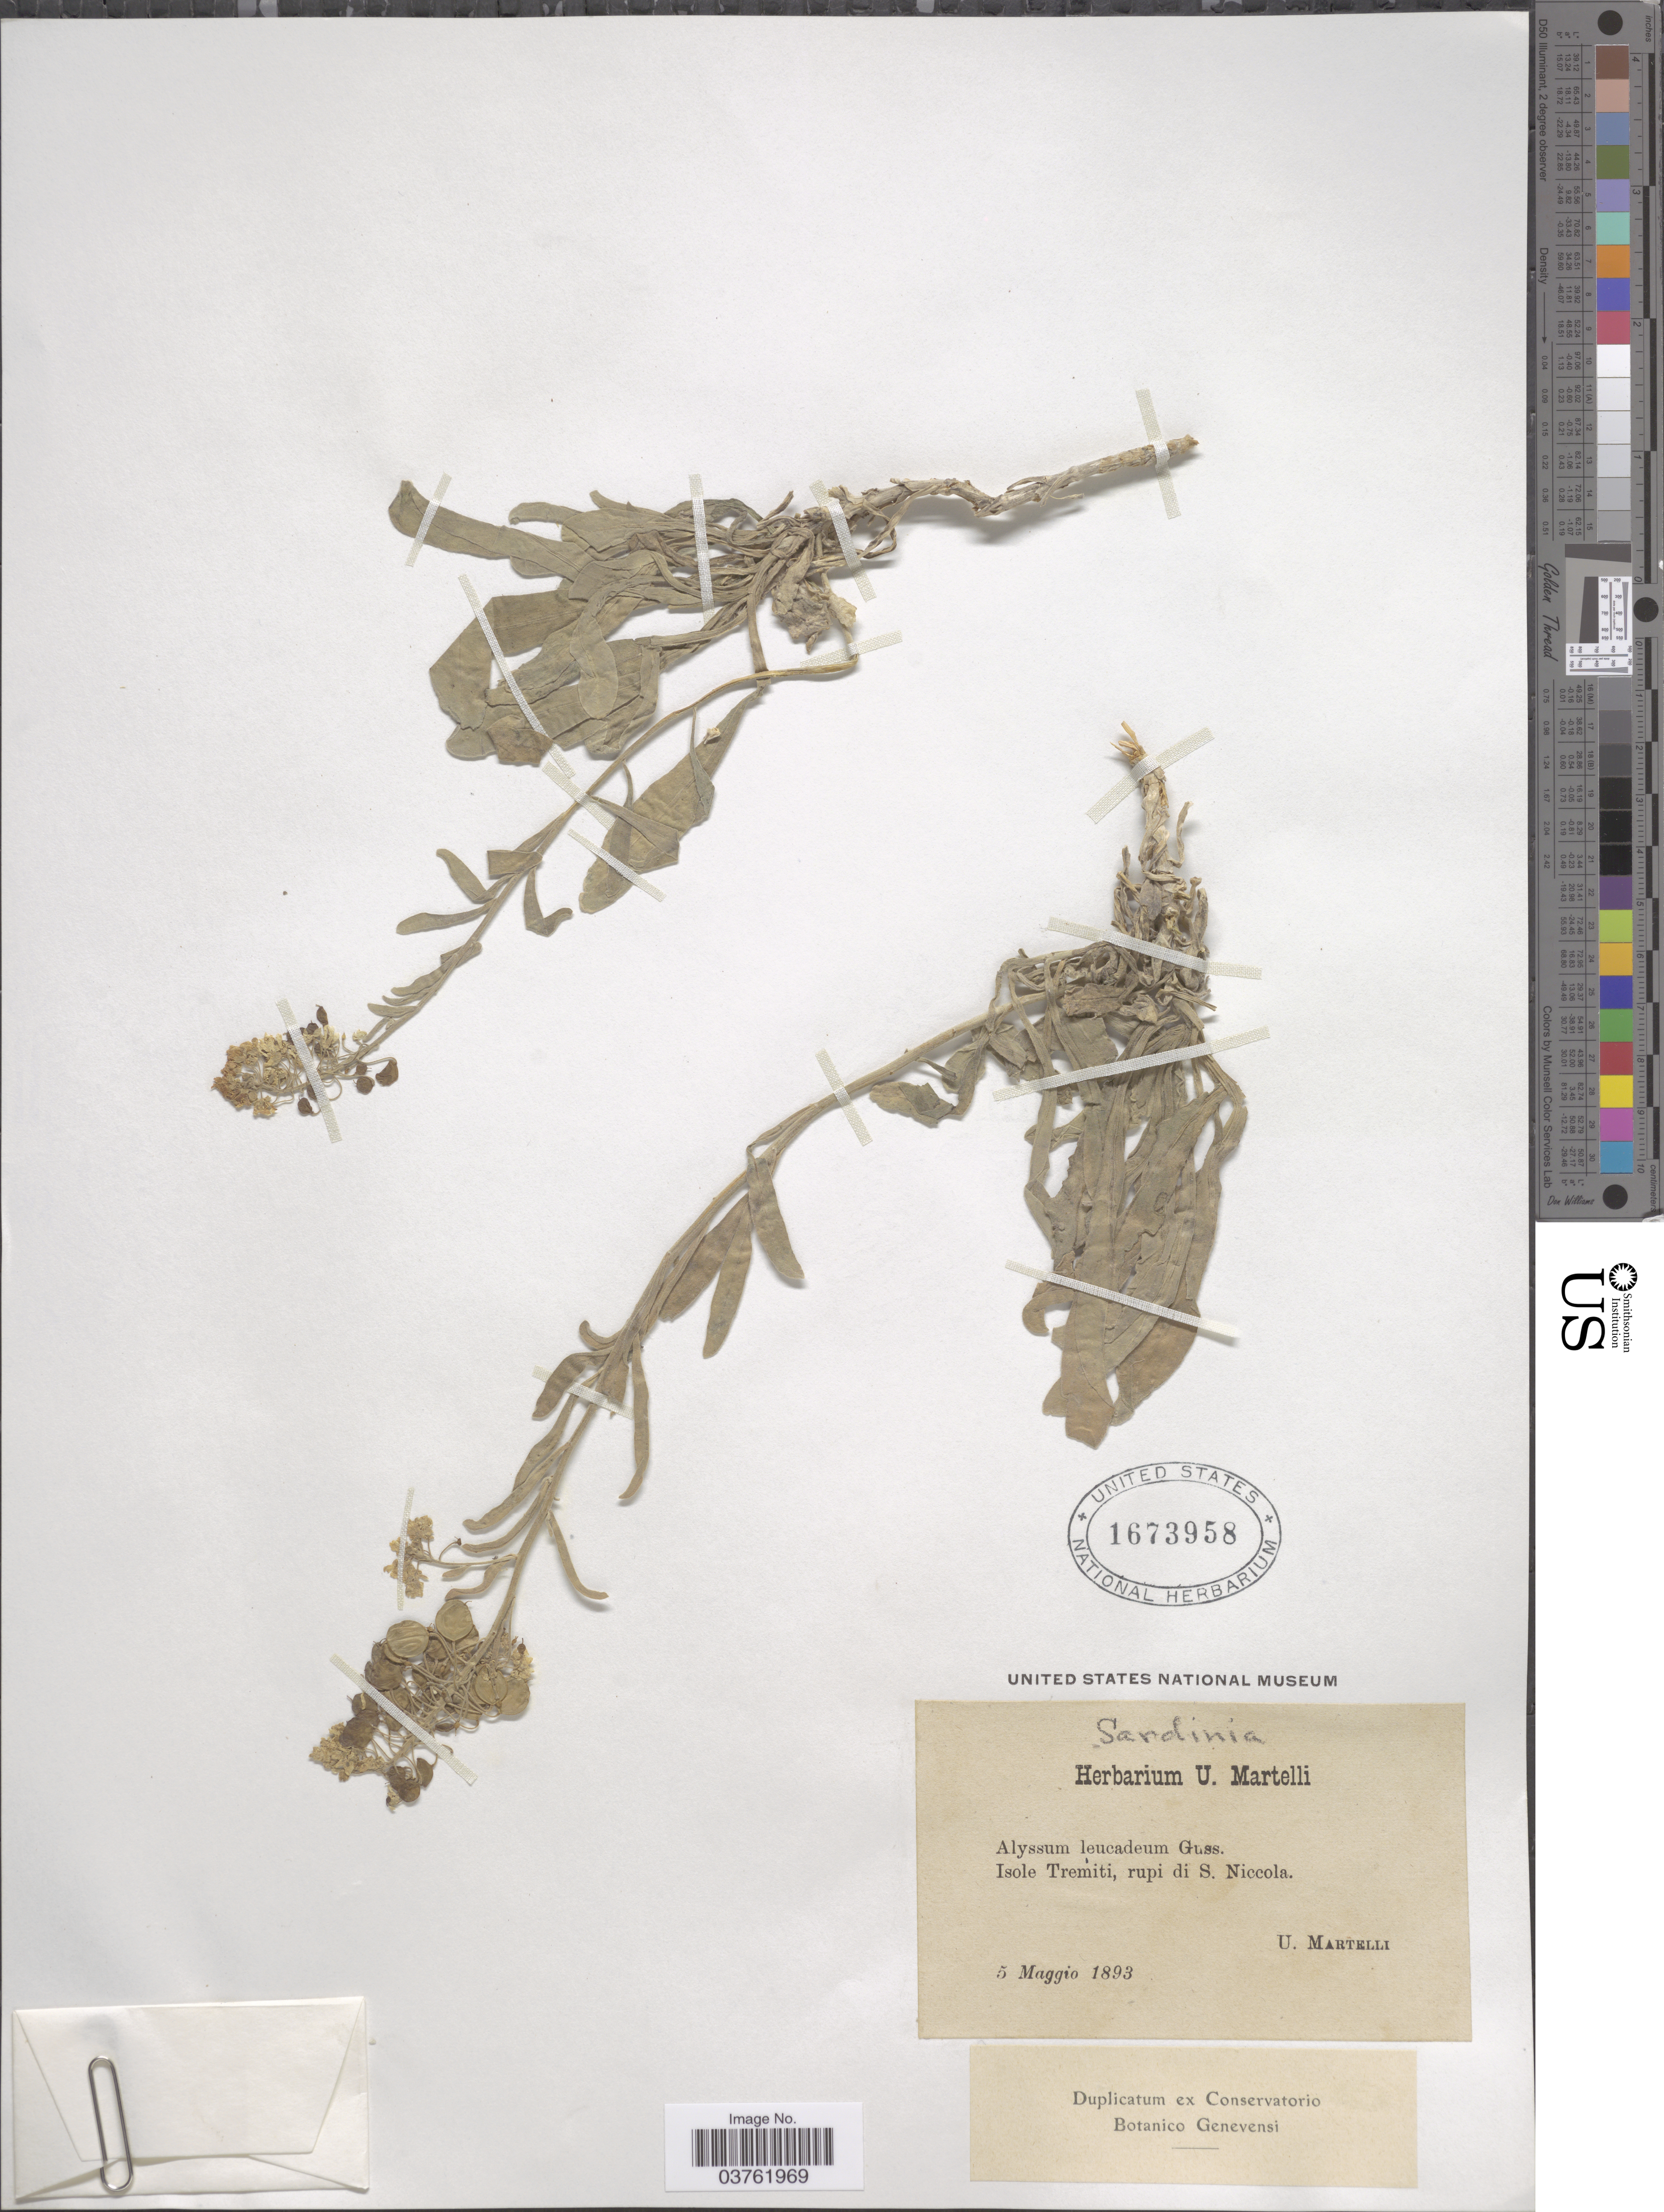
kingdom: Plantae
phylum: Tracheophyta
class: Magnoliopsida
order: Brassicales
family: Brassicaceae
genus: Alyssum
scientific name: Alyssum leucadeum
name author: Gussone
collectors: U. Martelli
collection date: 1893-05-05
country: Italy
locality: Isole Tremiti, rupi di S. Niccola. Sardinia [unsure placement]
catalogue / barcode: US 1673958